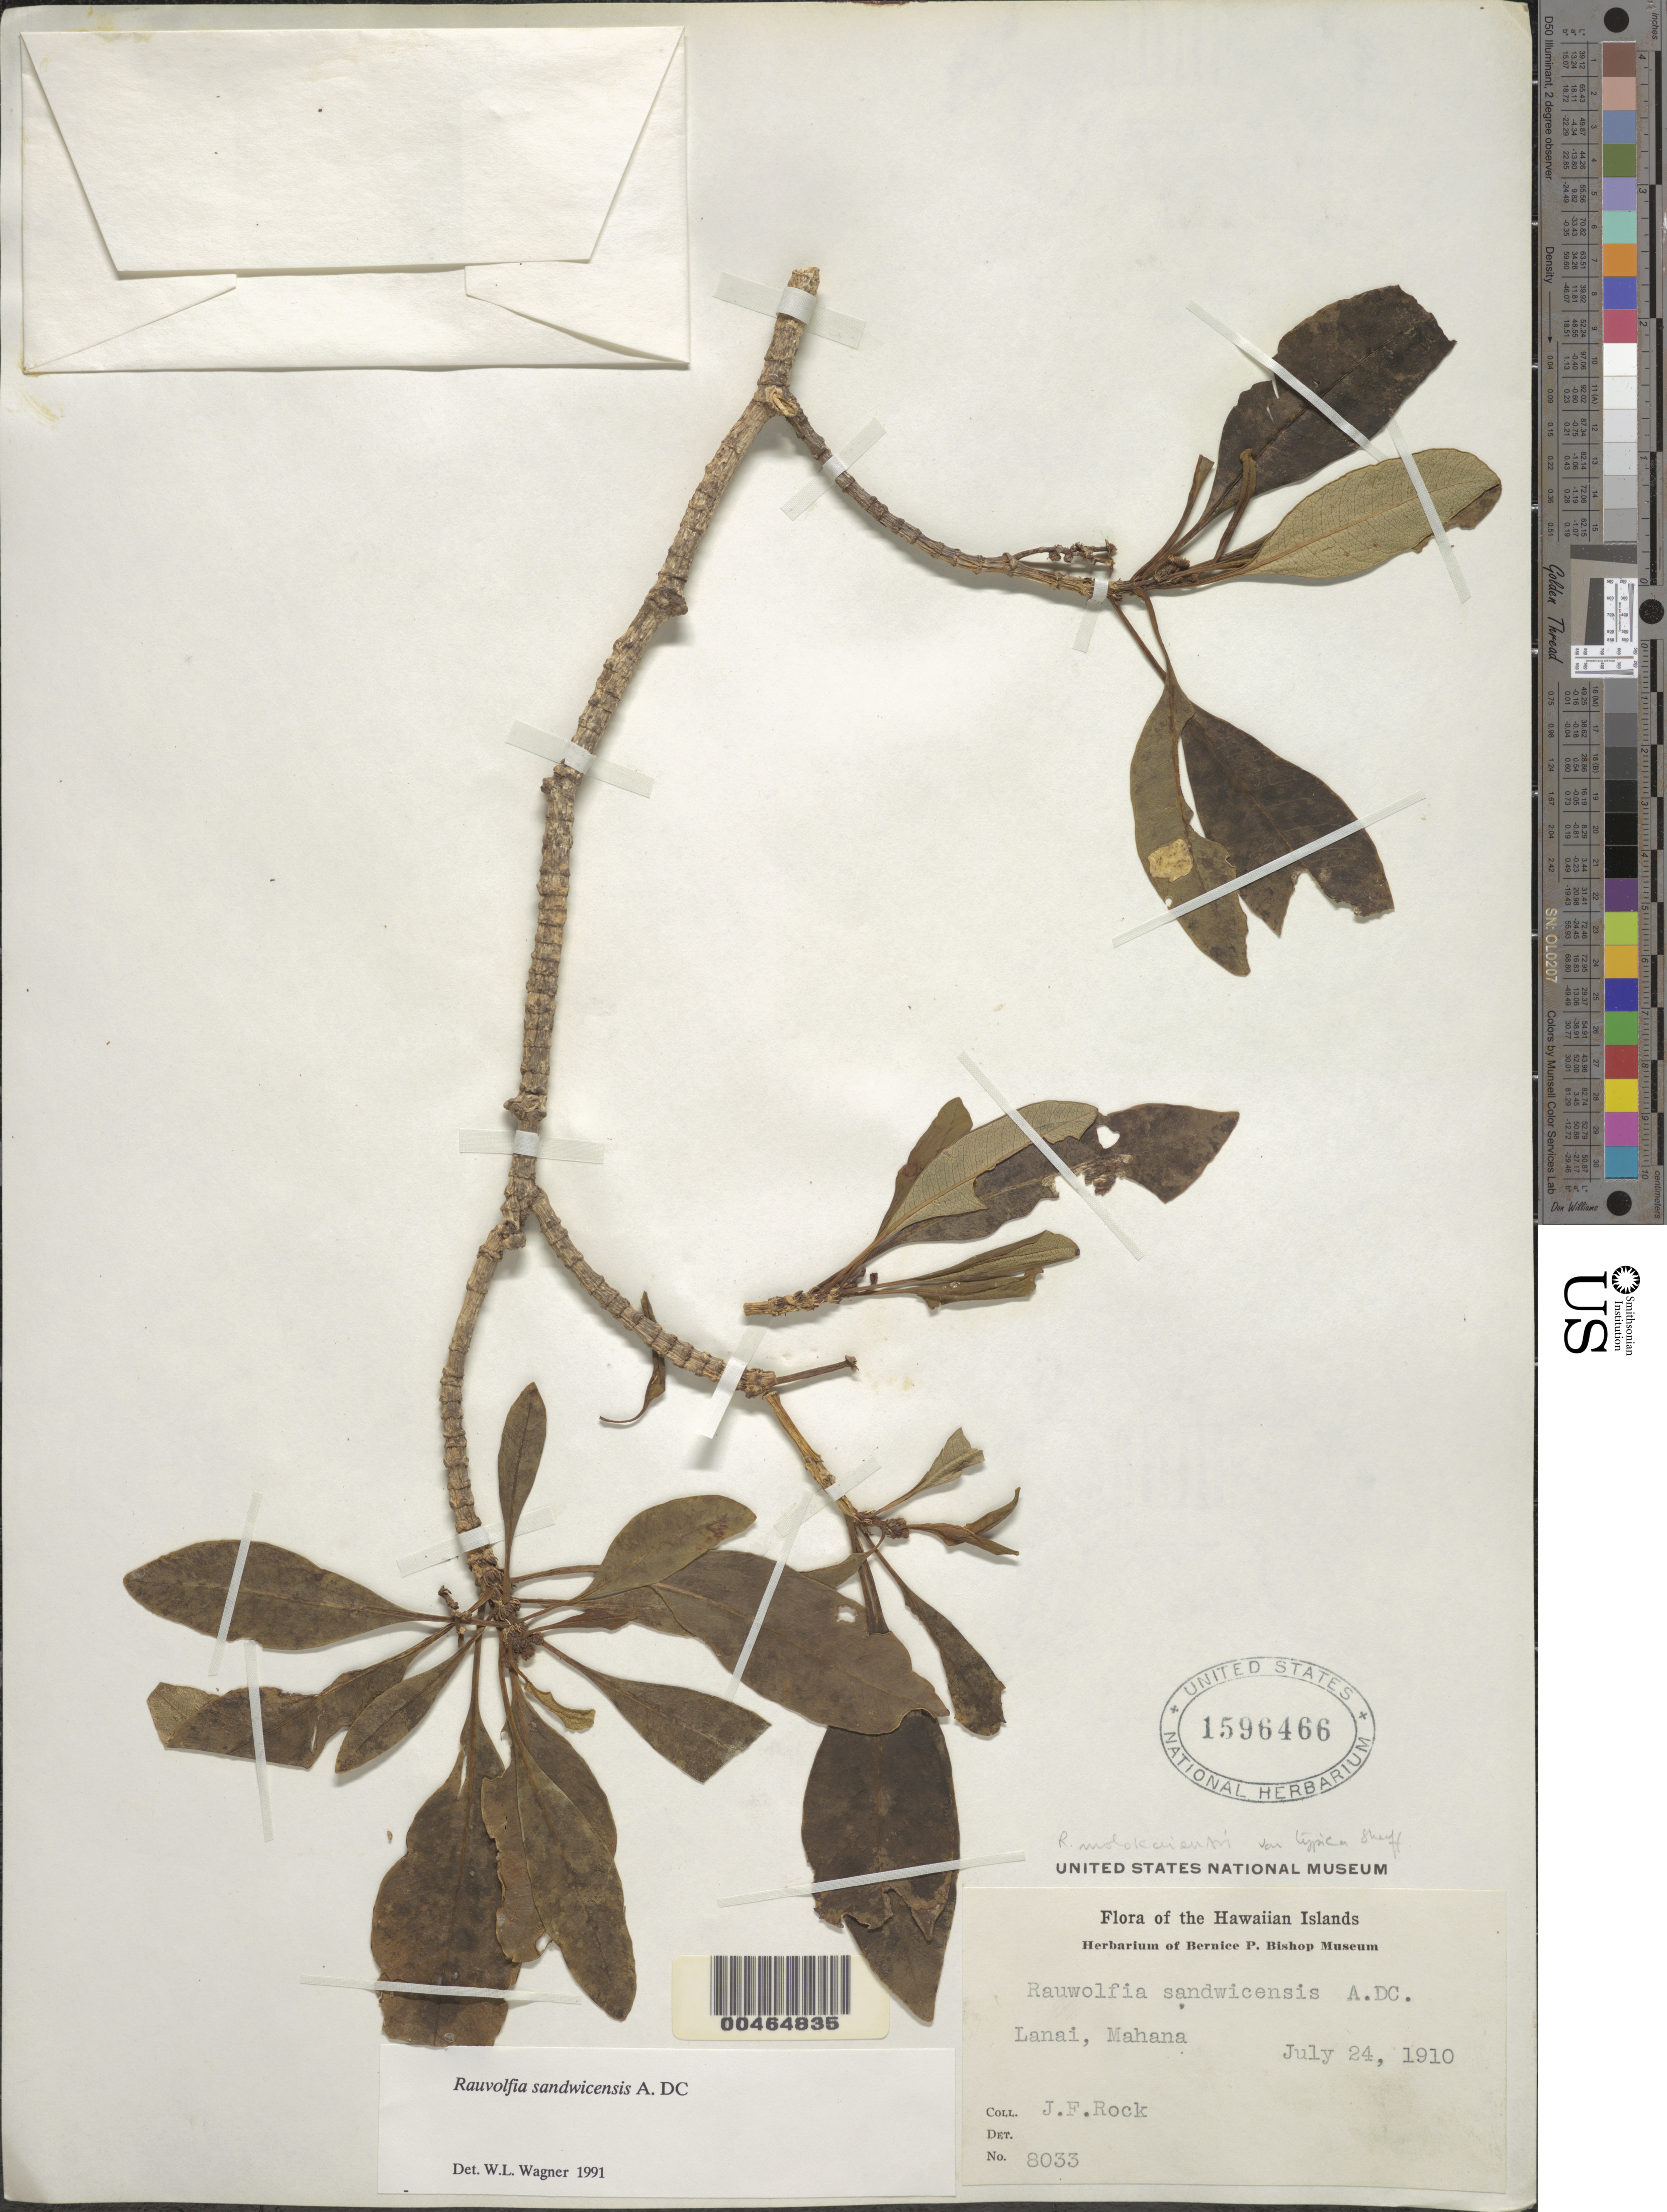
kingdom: Plantae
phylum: Tracheophyta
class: Magnoliopsida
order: Gentianales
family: Apocynaceae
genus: Rauvolfia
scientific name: Rauvolfia sandwicensis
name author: A. DC.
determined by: Wagner, W. L., (BOT), Smithsonian Institution - National Museum of Natural History (UNITED STATES)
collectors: J. F. Rock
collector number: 8033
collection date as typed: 24 Jul 1910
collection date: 1910-07-24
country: United States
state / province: Hawaii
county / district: Honolulu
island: Oahu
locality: Mahana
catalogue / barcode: US 1596466